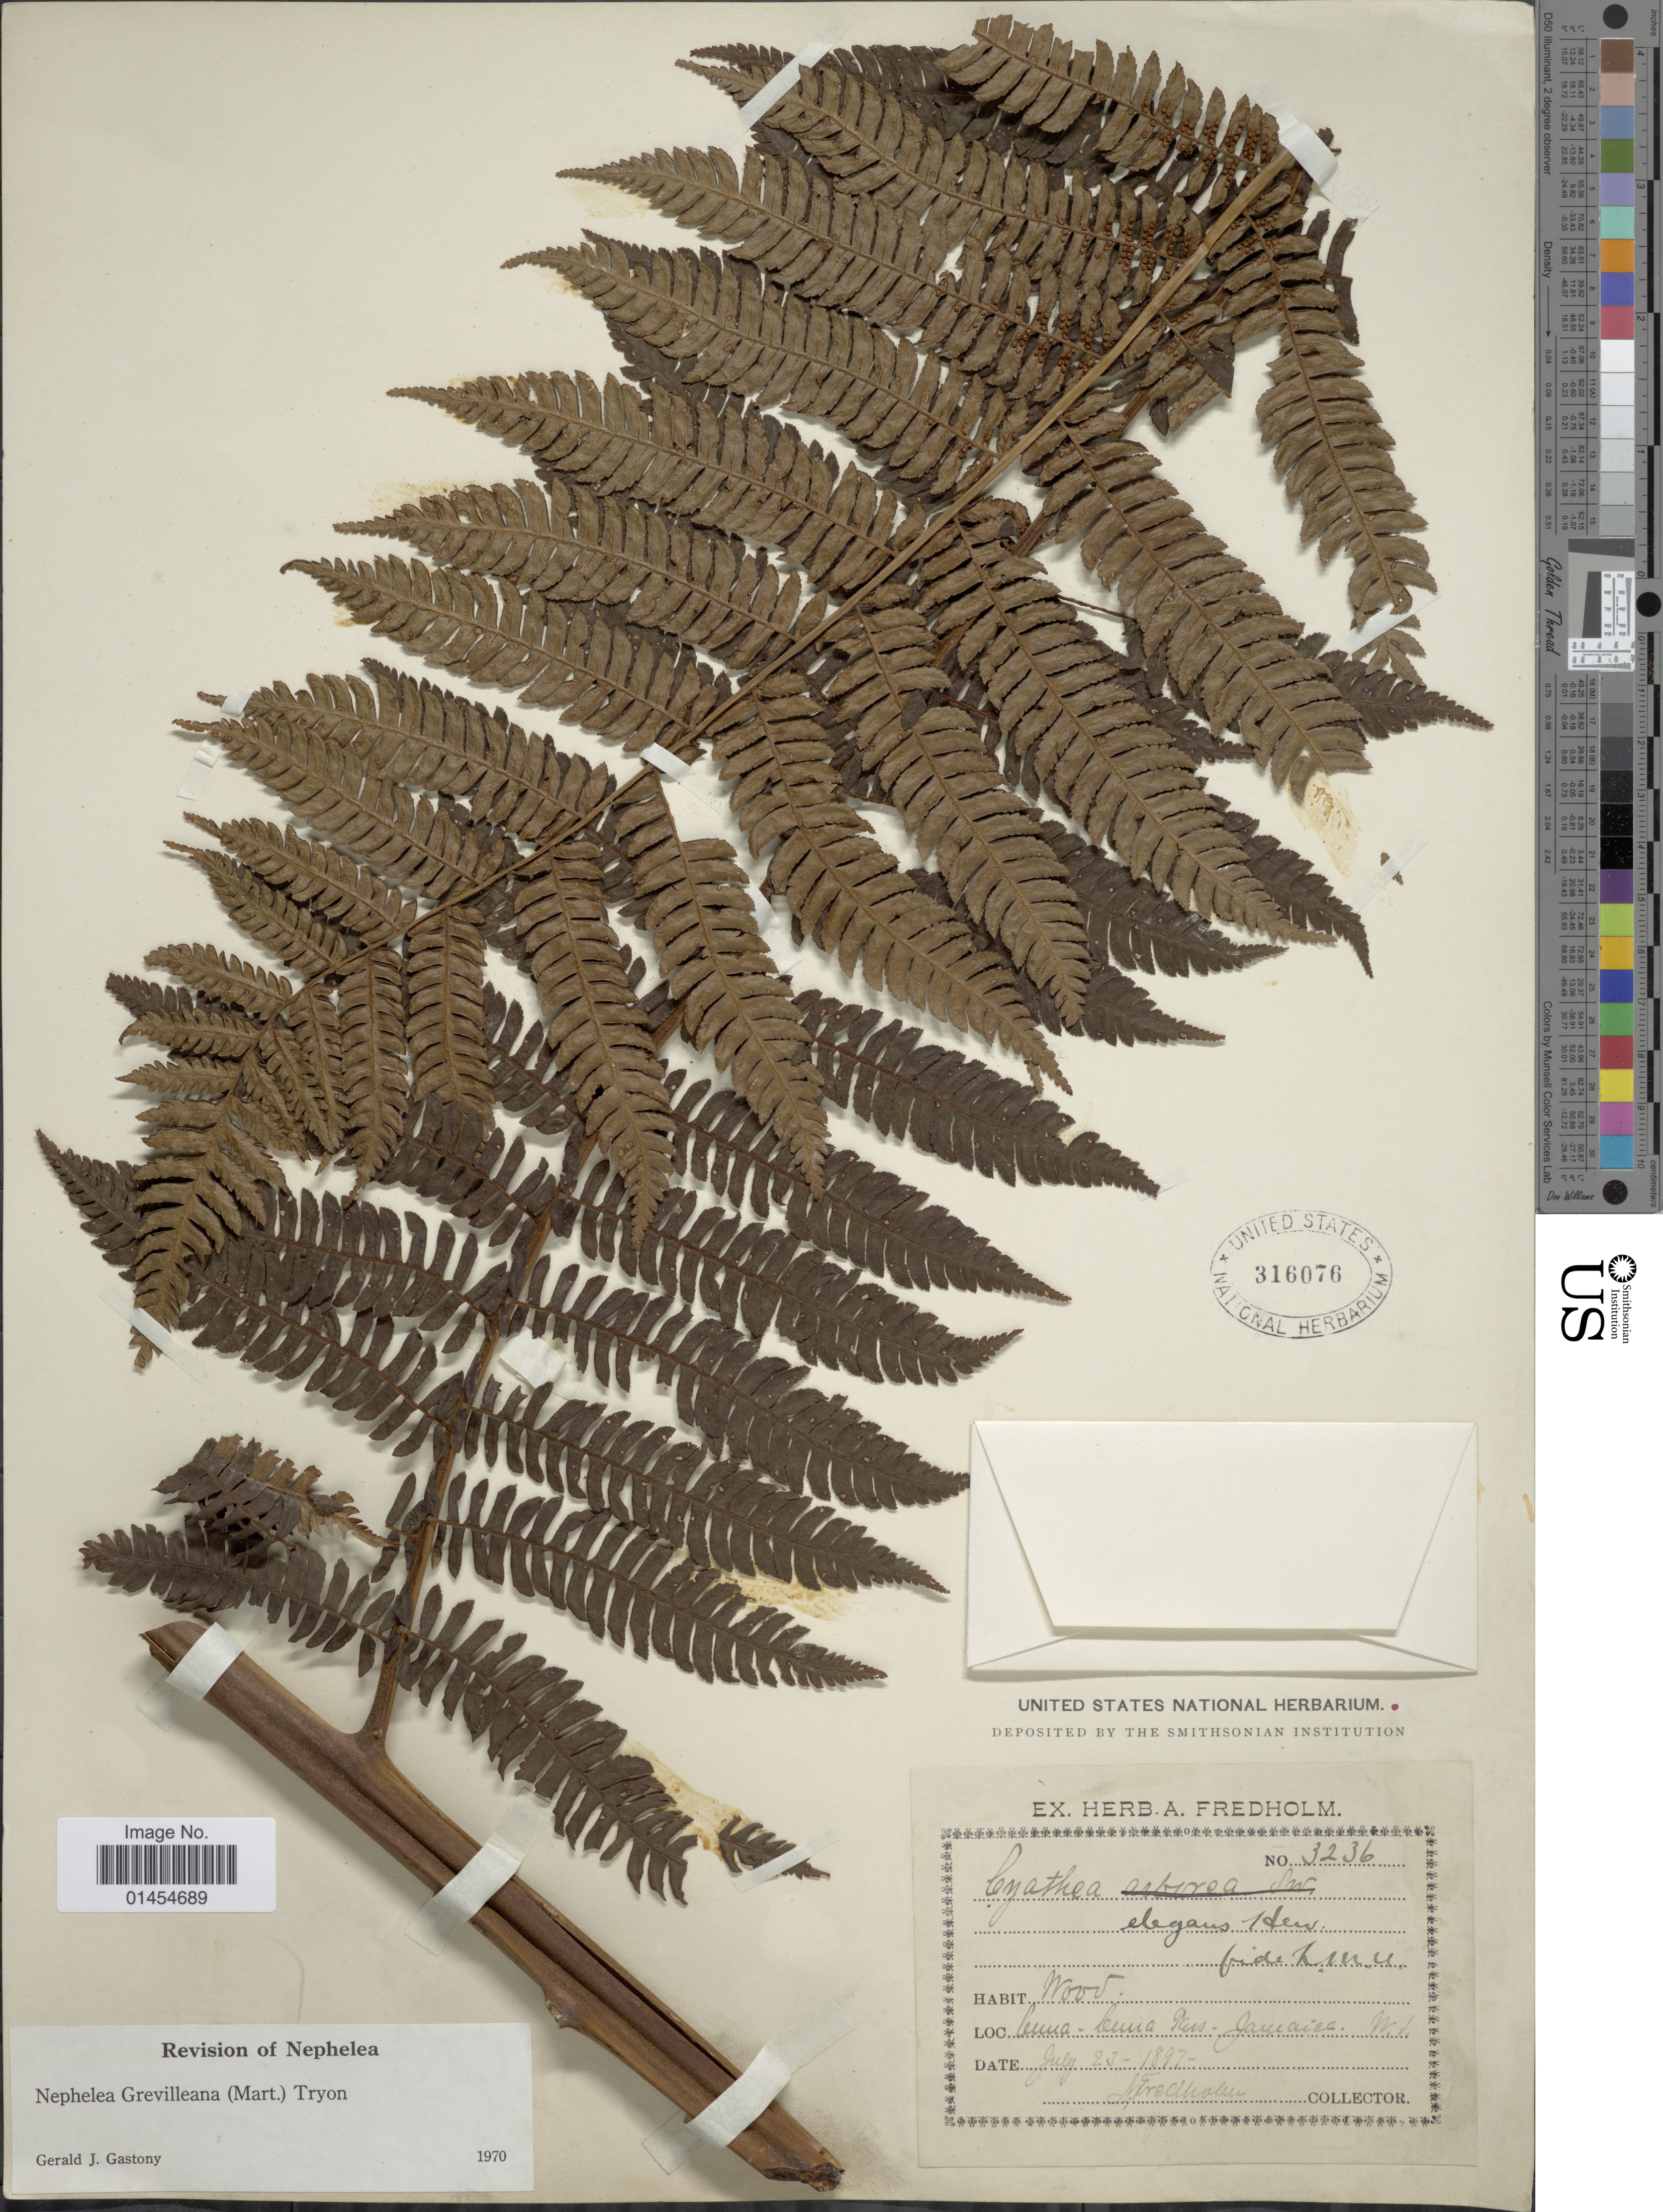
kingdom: Plantae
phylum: Tracheophyta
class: Polypodiopsida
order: Cyatheales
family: Cyatheaceae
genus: Alsophila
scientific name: Alsophila grevilleana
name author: (Mart.) D.S. Conant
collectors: A. Fredholm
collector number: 3236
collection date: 1897-07-23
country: Jamaica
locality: Cuna-Cuna Pass- Jamaica, W.I.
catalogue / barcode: US 316076